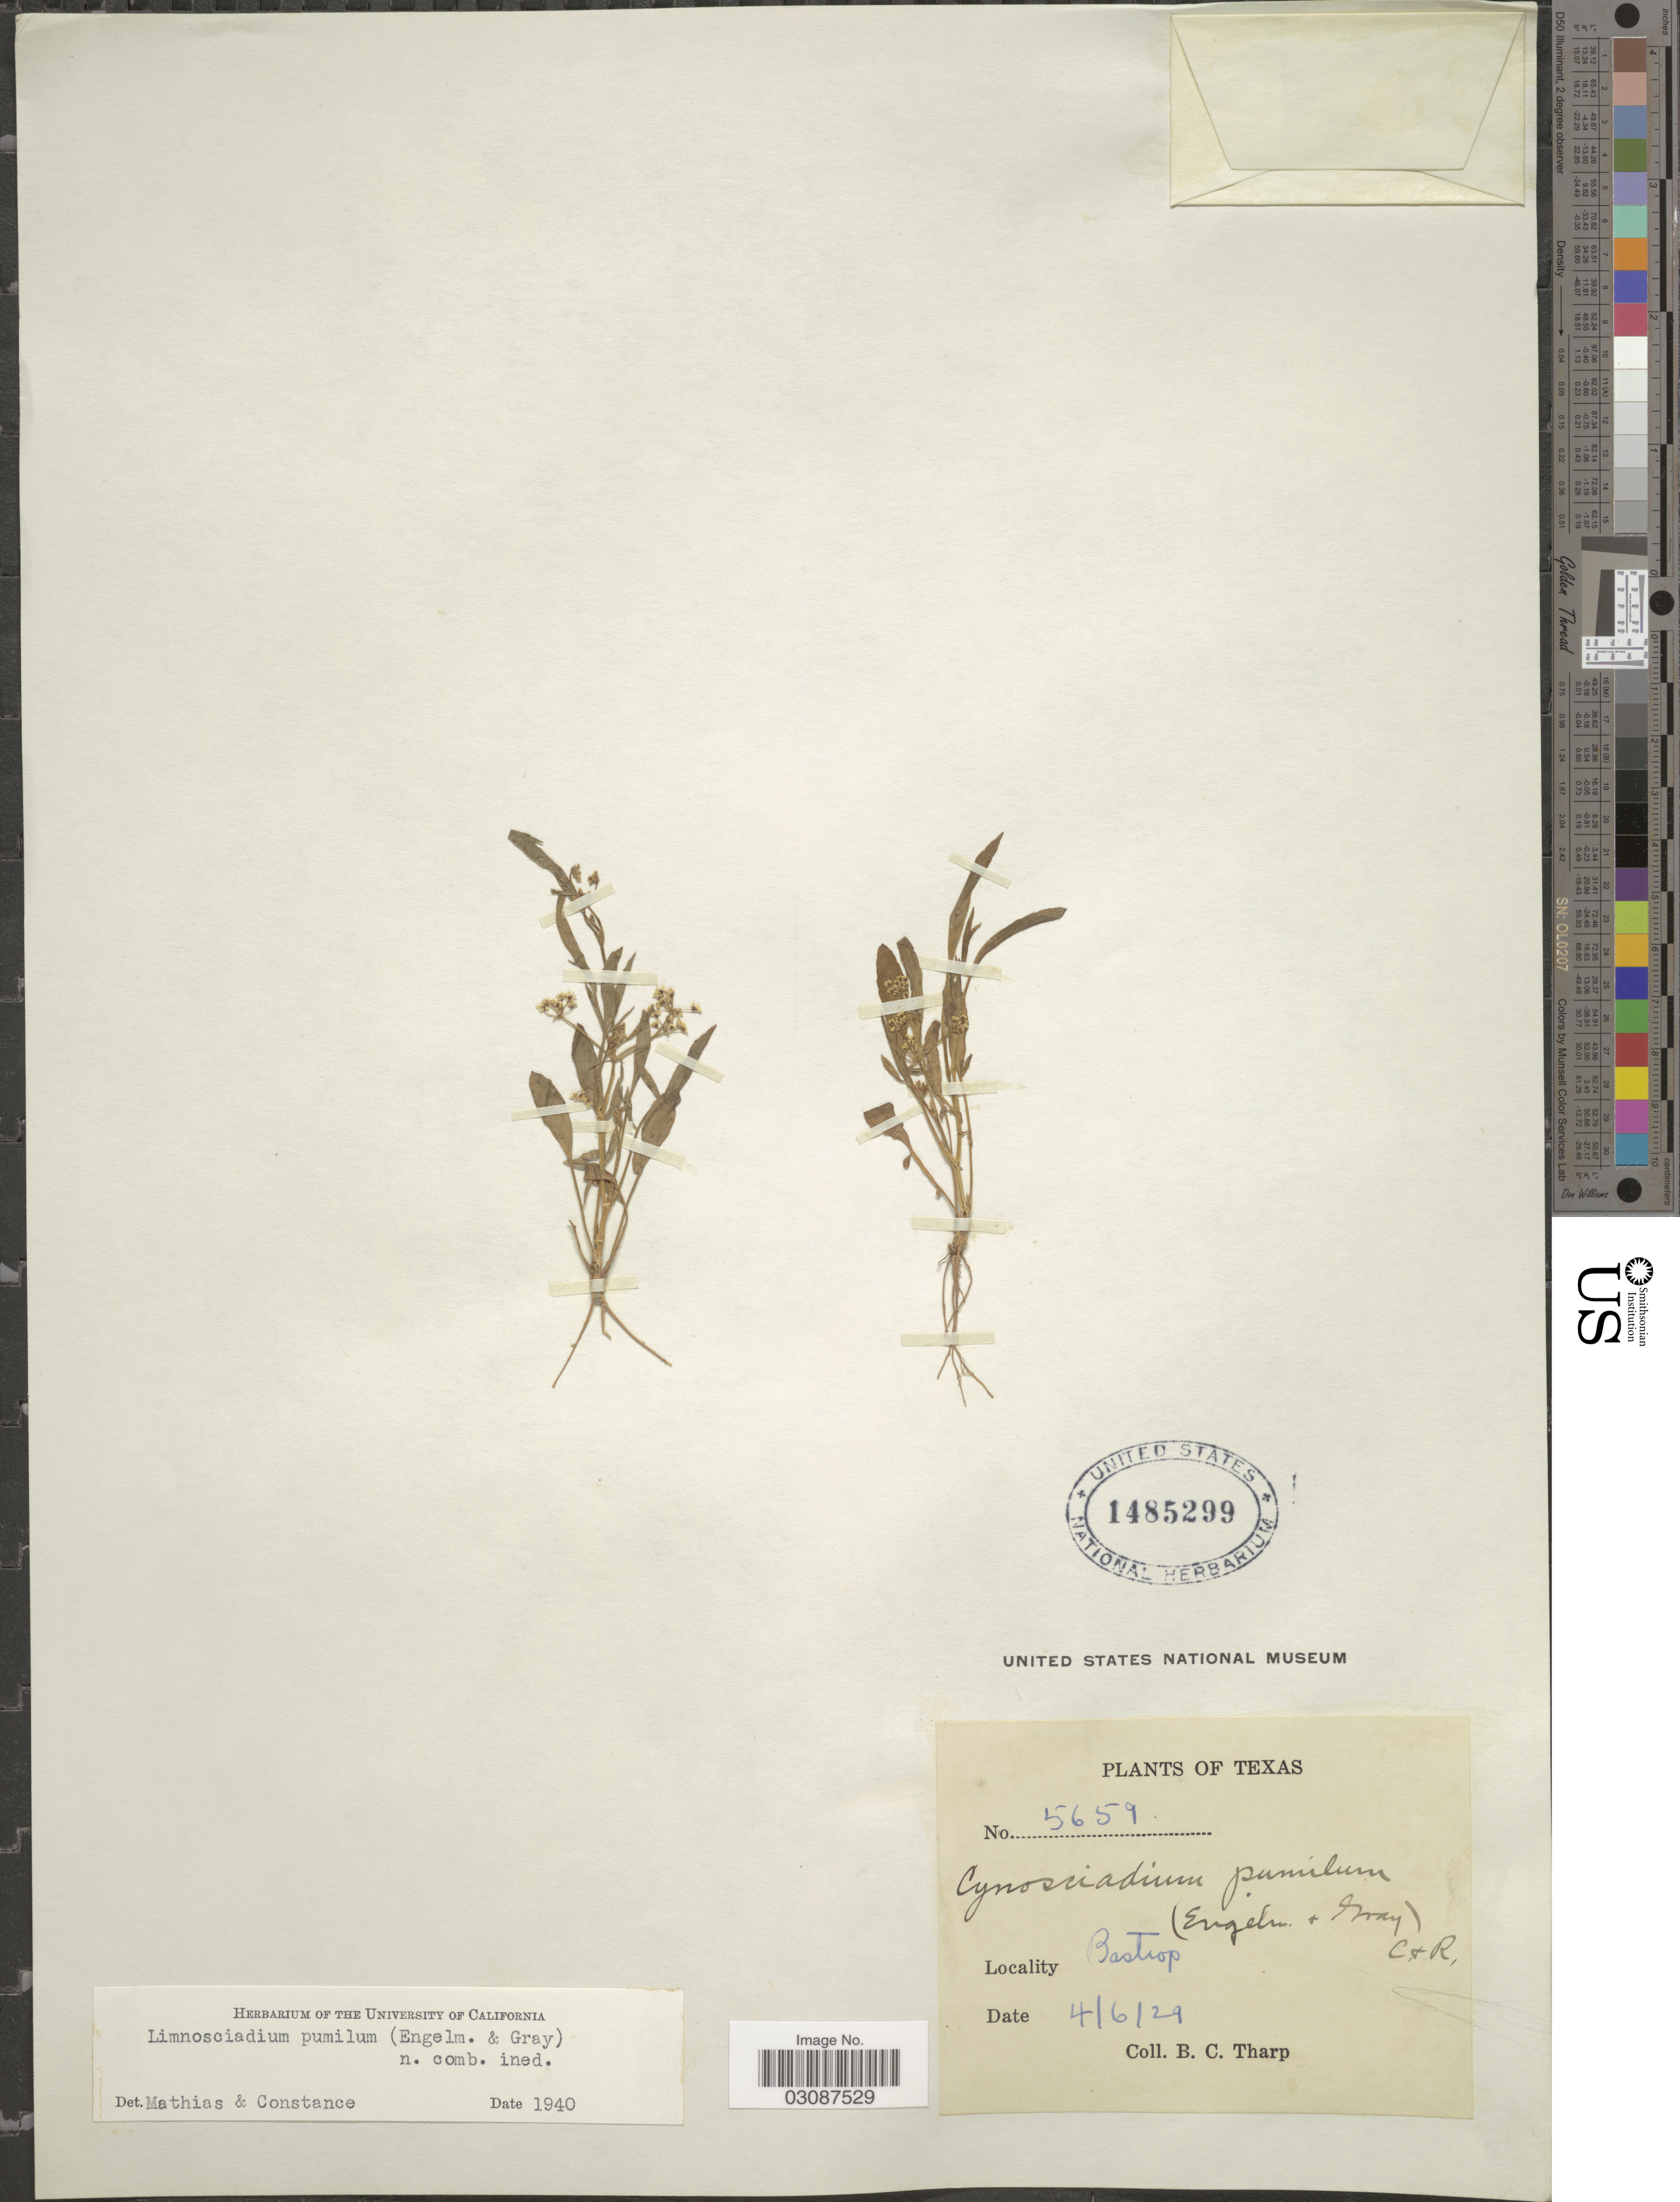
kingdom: Plantae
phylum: Tracheophyta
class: Magnoliopsida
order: Apiales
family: Apiaceae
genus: Limnosciadium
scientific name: Limnosciadium pumilum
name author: (Engelm. & A. Gray) Mathias & Constance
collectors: B. C. Tharp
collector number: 5659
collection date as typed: Transcribed d/m/y: 6/4/29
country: United States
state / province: Texas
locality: Bastrop.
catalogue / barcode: US 1485299